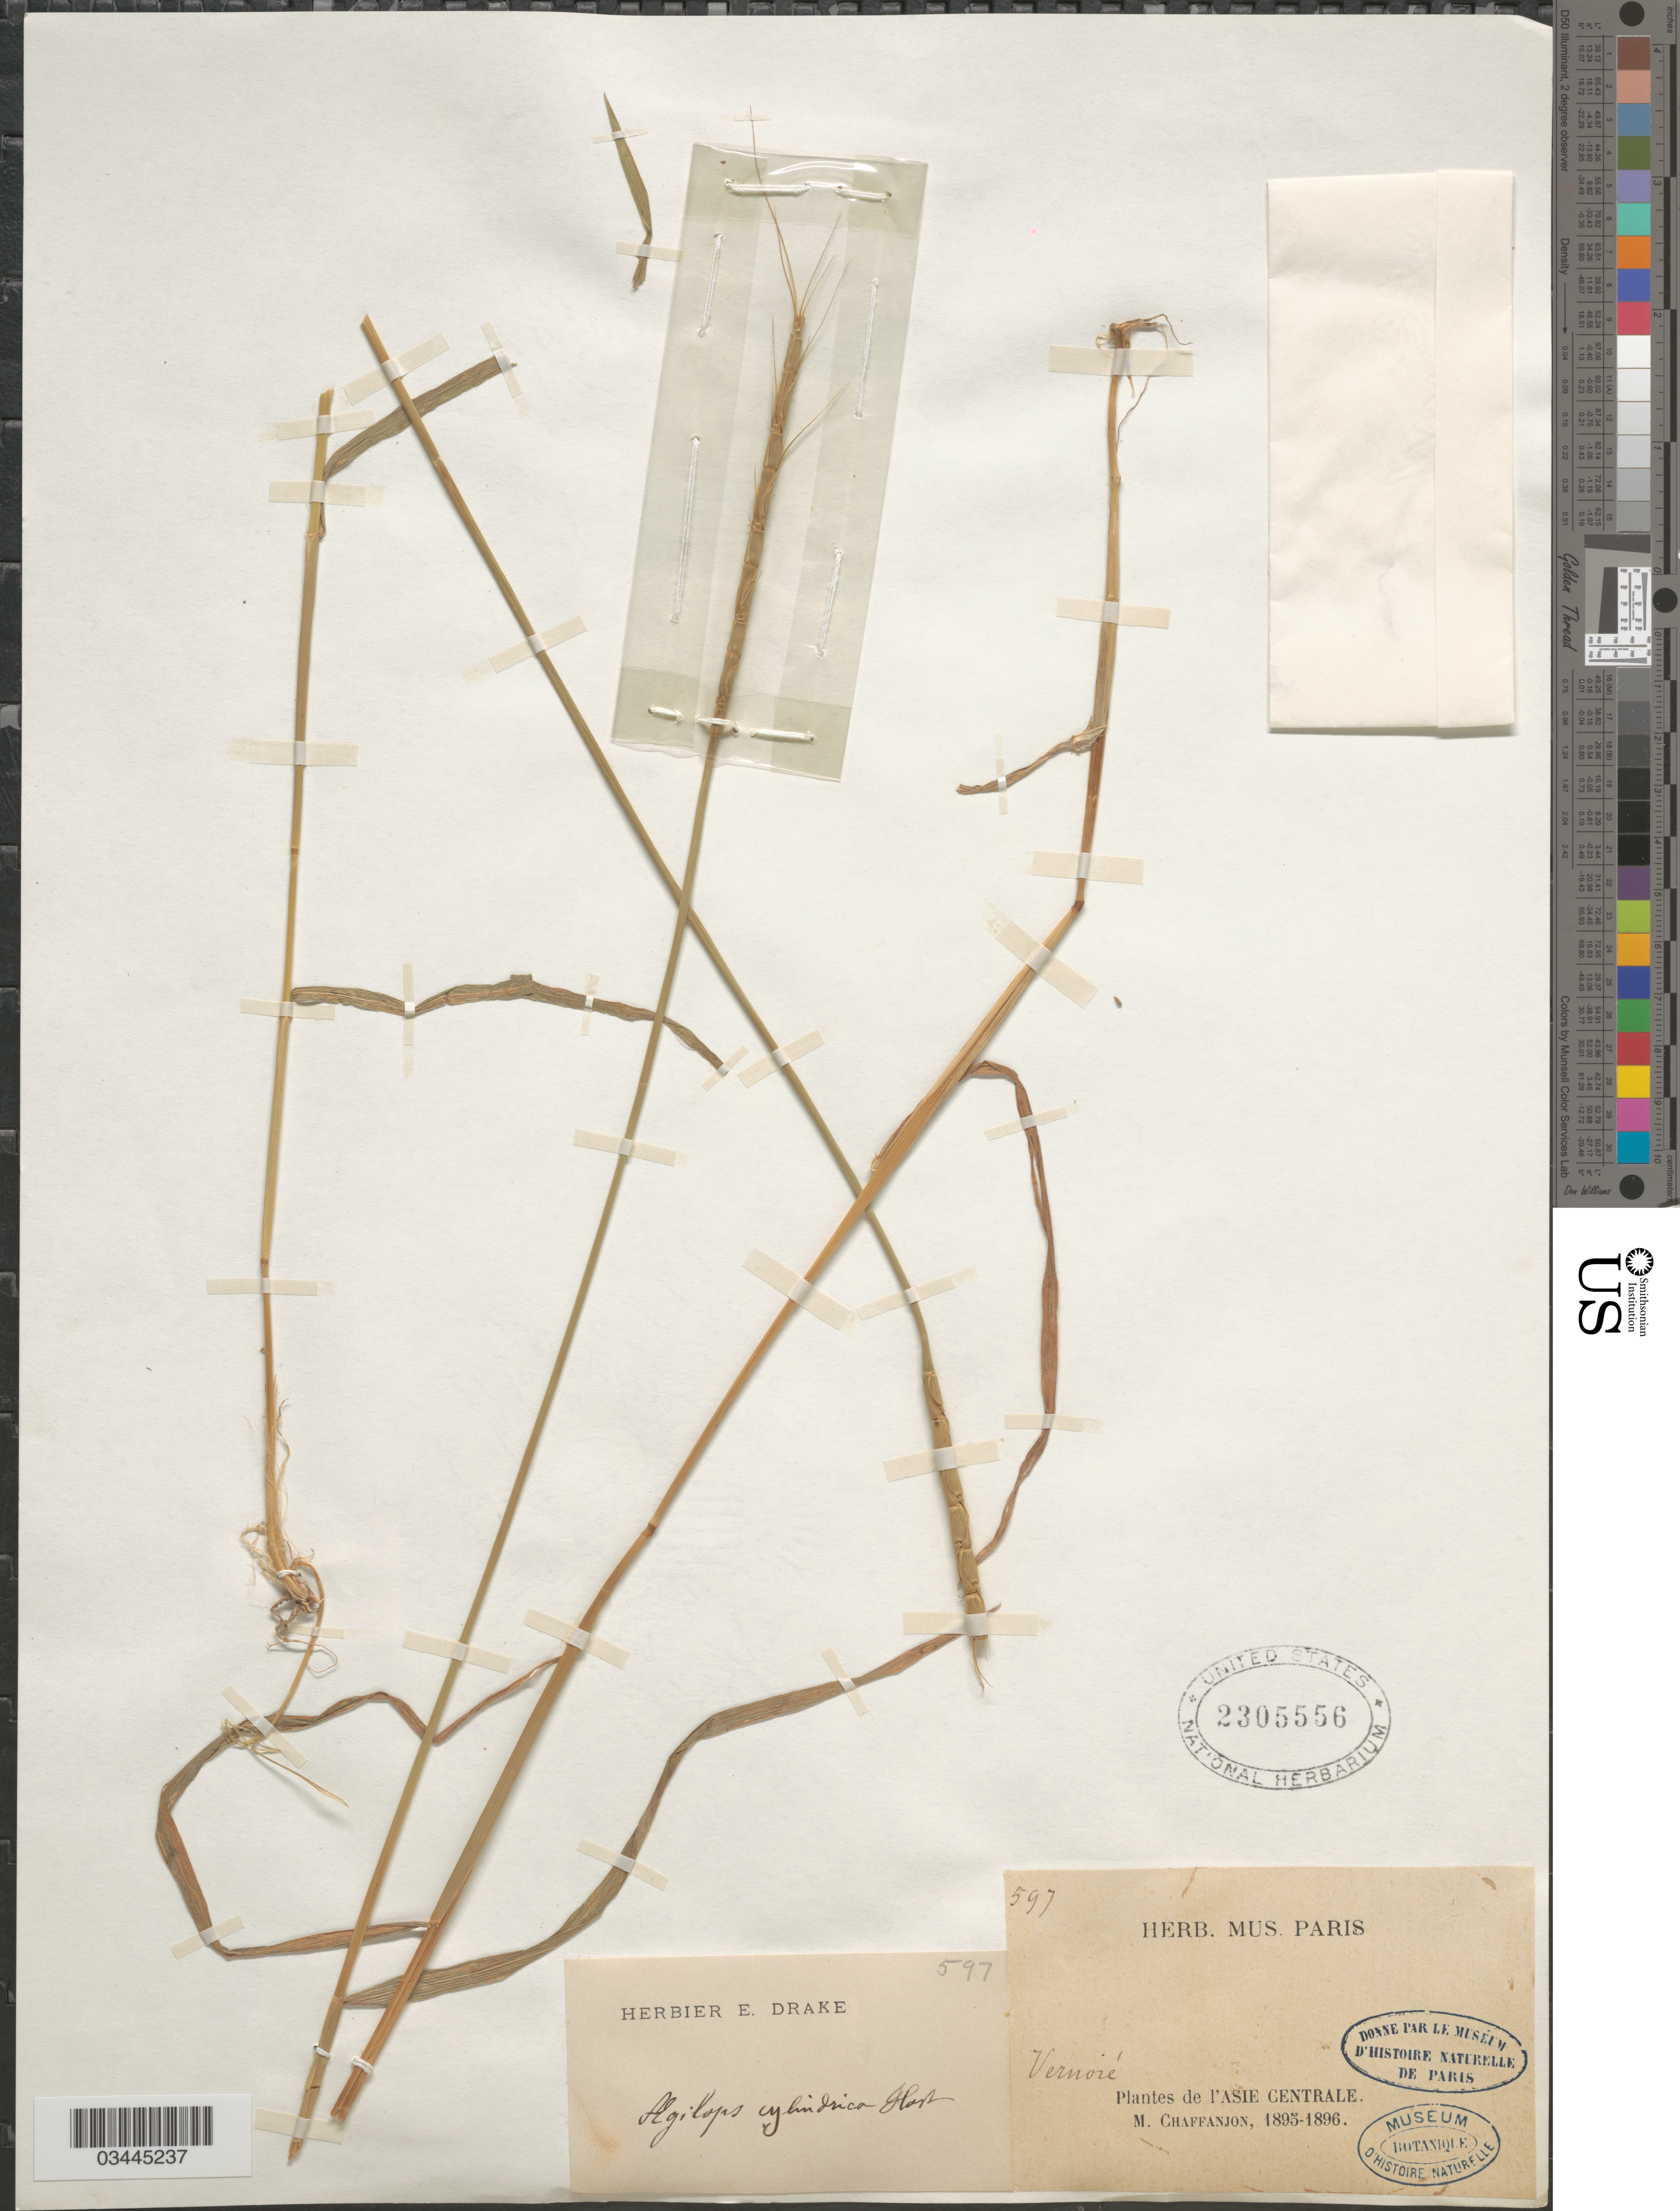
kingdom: Plantae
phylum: Tracheophyta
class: Liliopsida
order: Poales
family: Poaceae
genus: Aegilops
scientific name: Aegilops cylindrica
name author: Host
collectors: M. Chaffanjon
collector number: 597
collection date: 1895/1896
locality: Vernoié. Asie Centrale.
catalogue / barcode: US 2305556